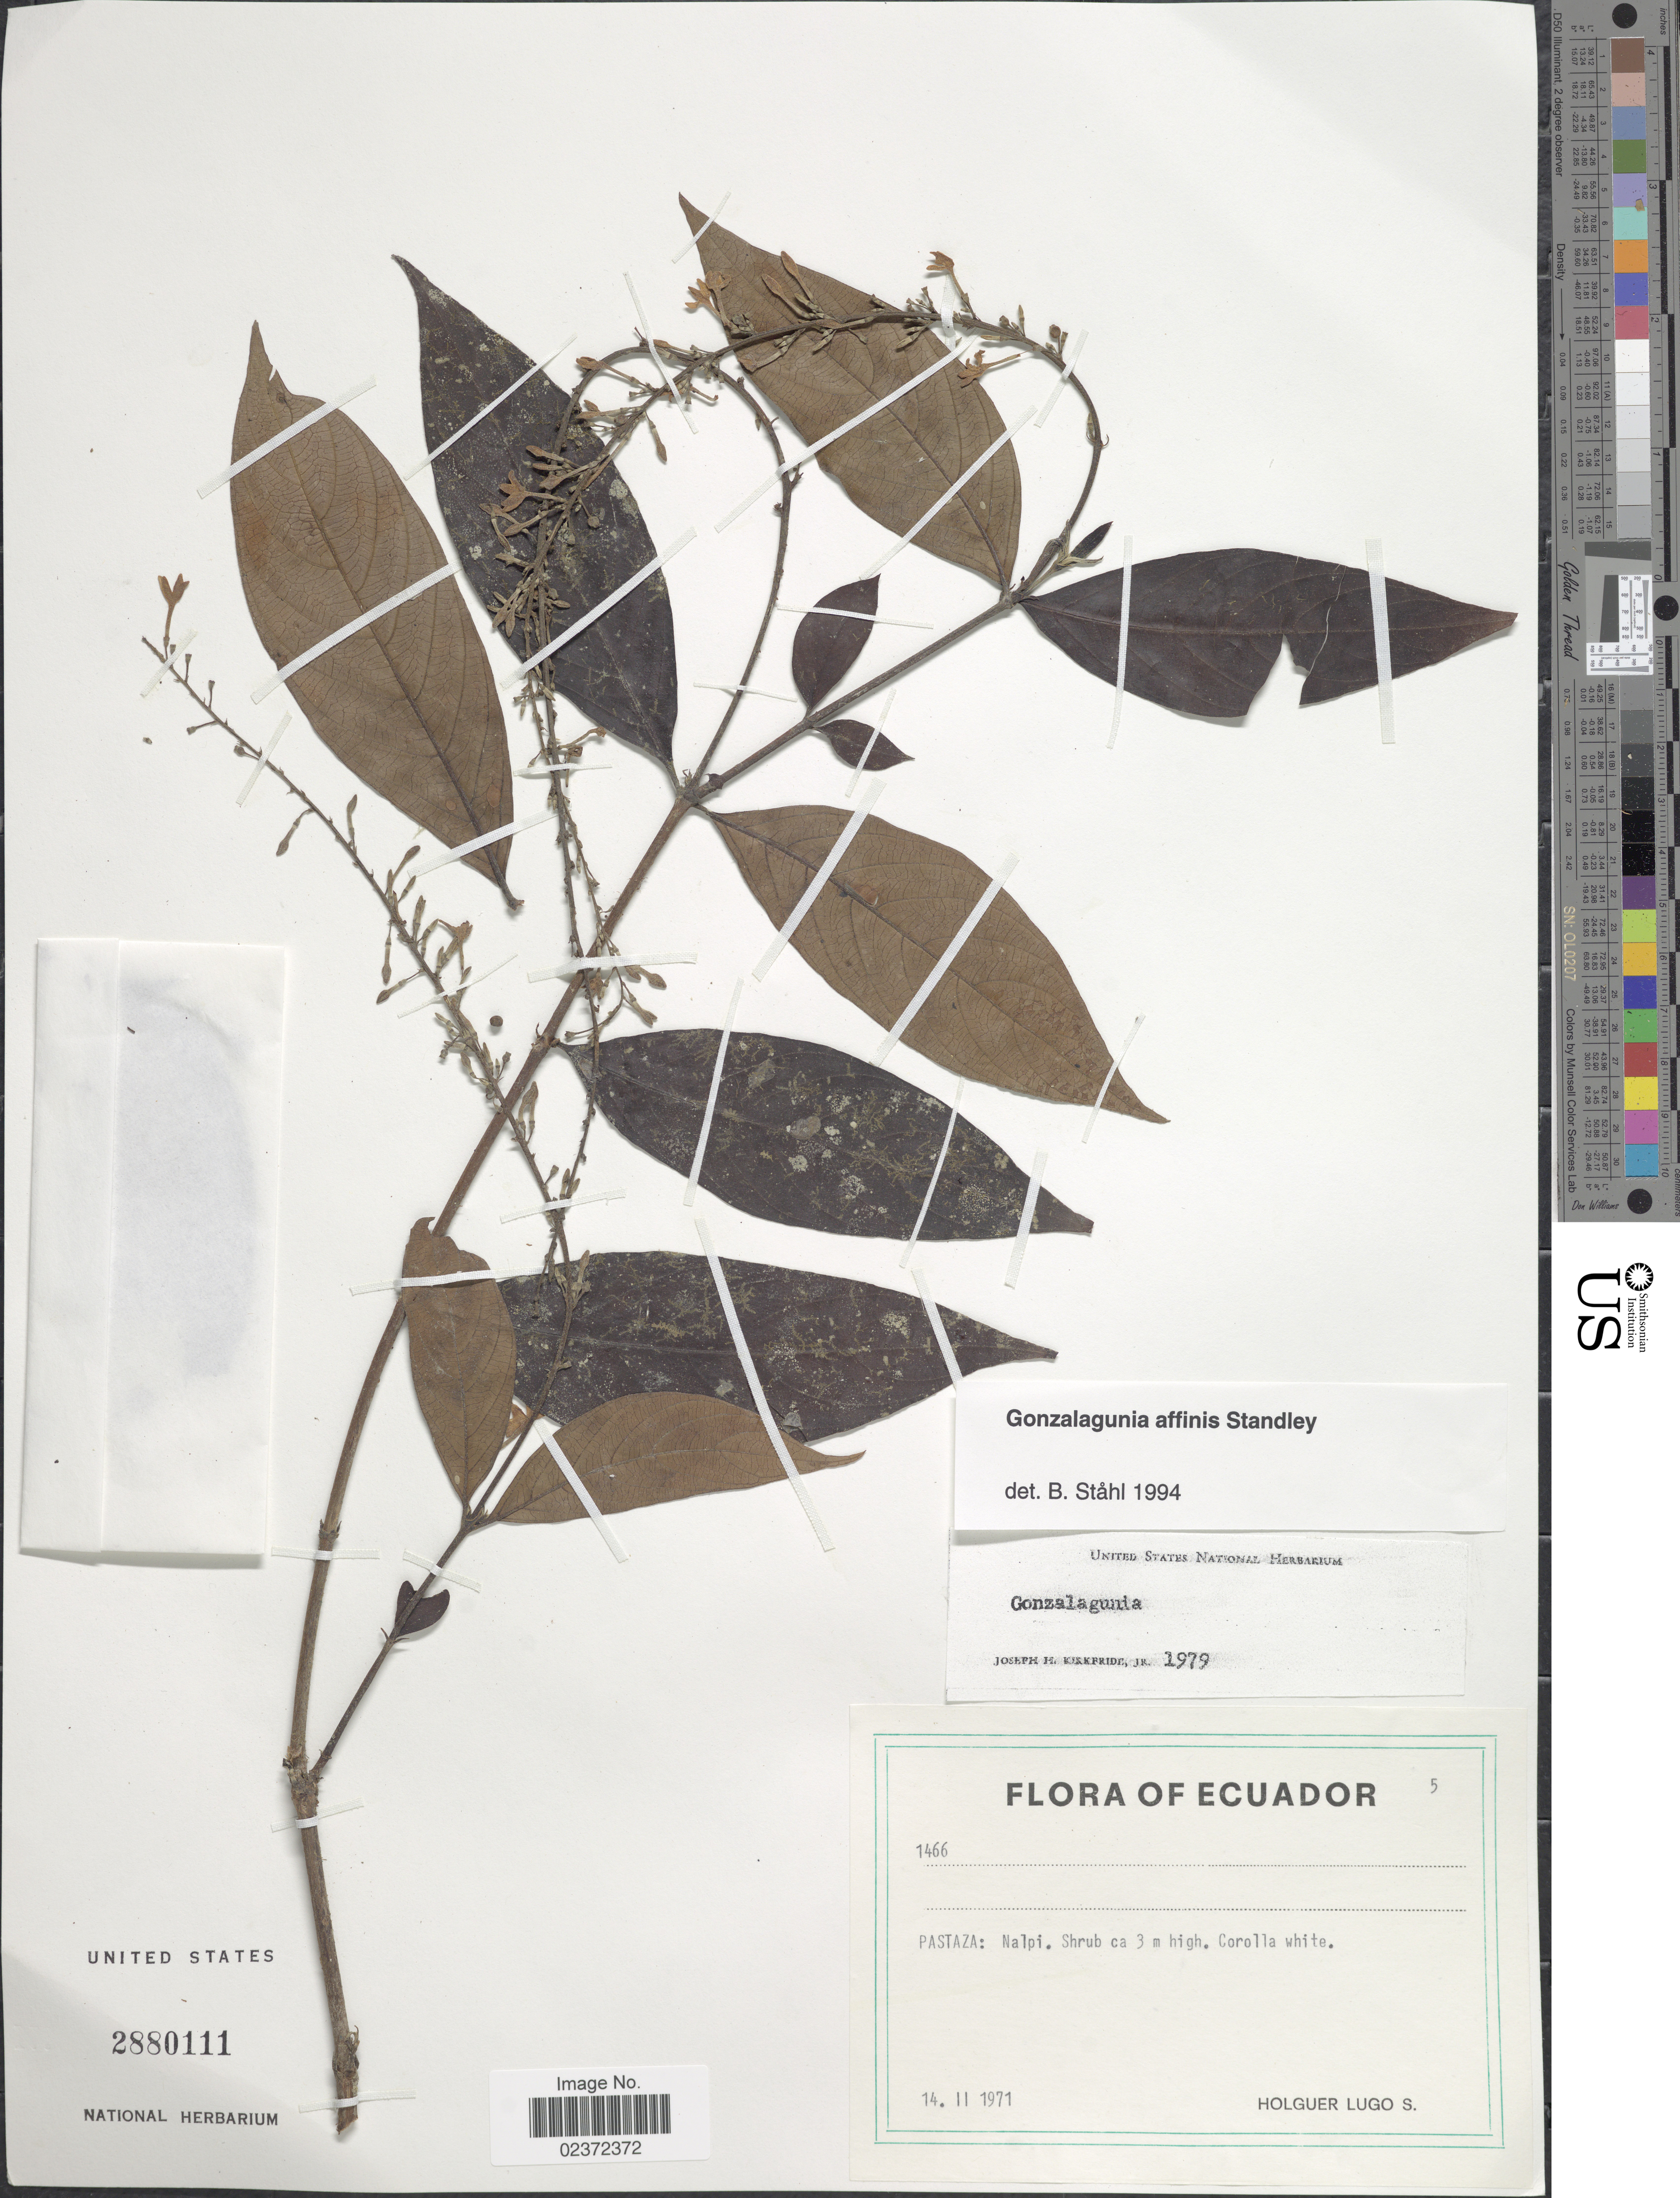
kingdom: Plantae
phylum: Tracheophyta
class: Magnoliopsida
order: Gentianales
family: Rubiaceae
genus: Gonzalagunia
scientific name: Gonzalagunia affinis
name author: Standl. ex Steyerm.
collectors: H. Lugo S.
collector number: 1466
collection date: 1971-02-14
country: Ecuador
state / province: Pastaza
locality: Nalpi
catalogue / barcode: US 2880111